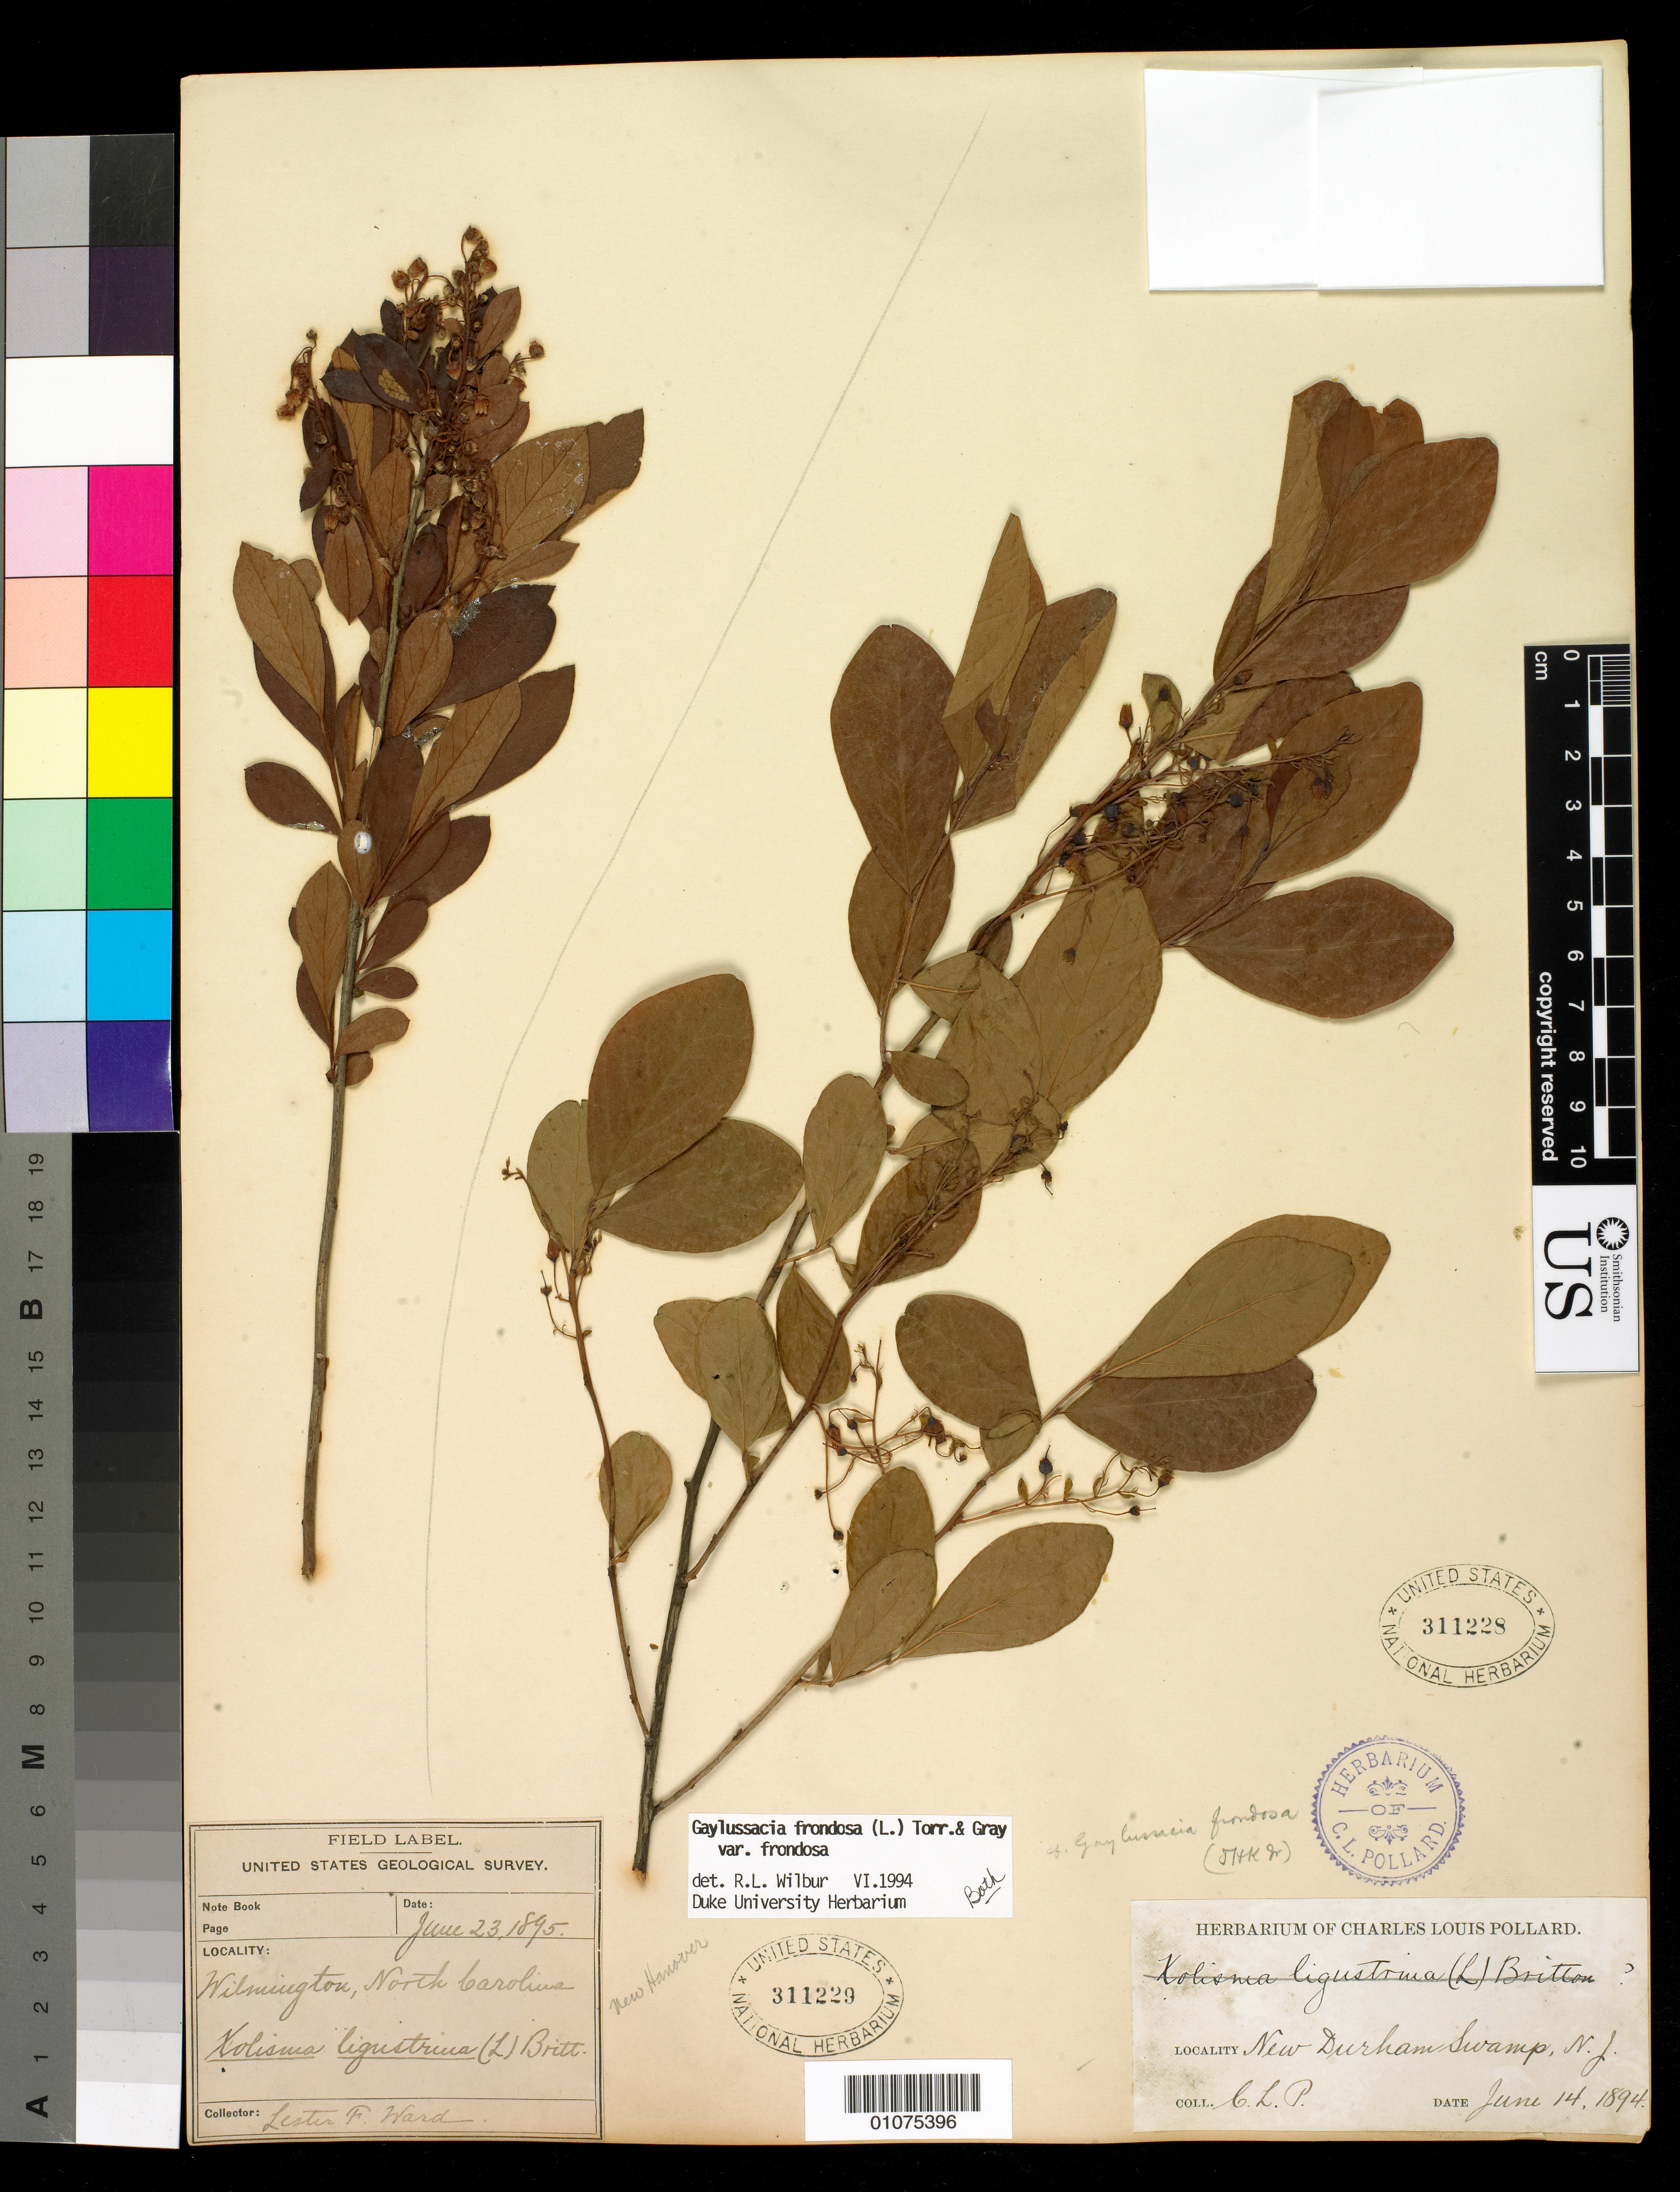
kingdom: Plantae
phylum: Tracheophyta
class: Magnoliopsida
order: Ericales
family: Ericaceae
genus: Gaylussacia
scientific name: Gaylussacia frondosa var. frondosa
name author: (Wangenh.) K. Koch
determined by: Wilbur, R. L.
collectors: L. F. Ward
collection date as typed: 23 Jun 1895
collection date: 1895-06-23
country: United States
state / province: North Carolina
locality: Wilmington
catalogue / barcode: US 311229